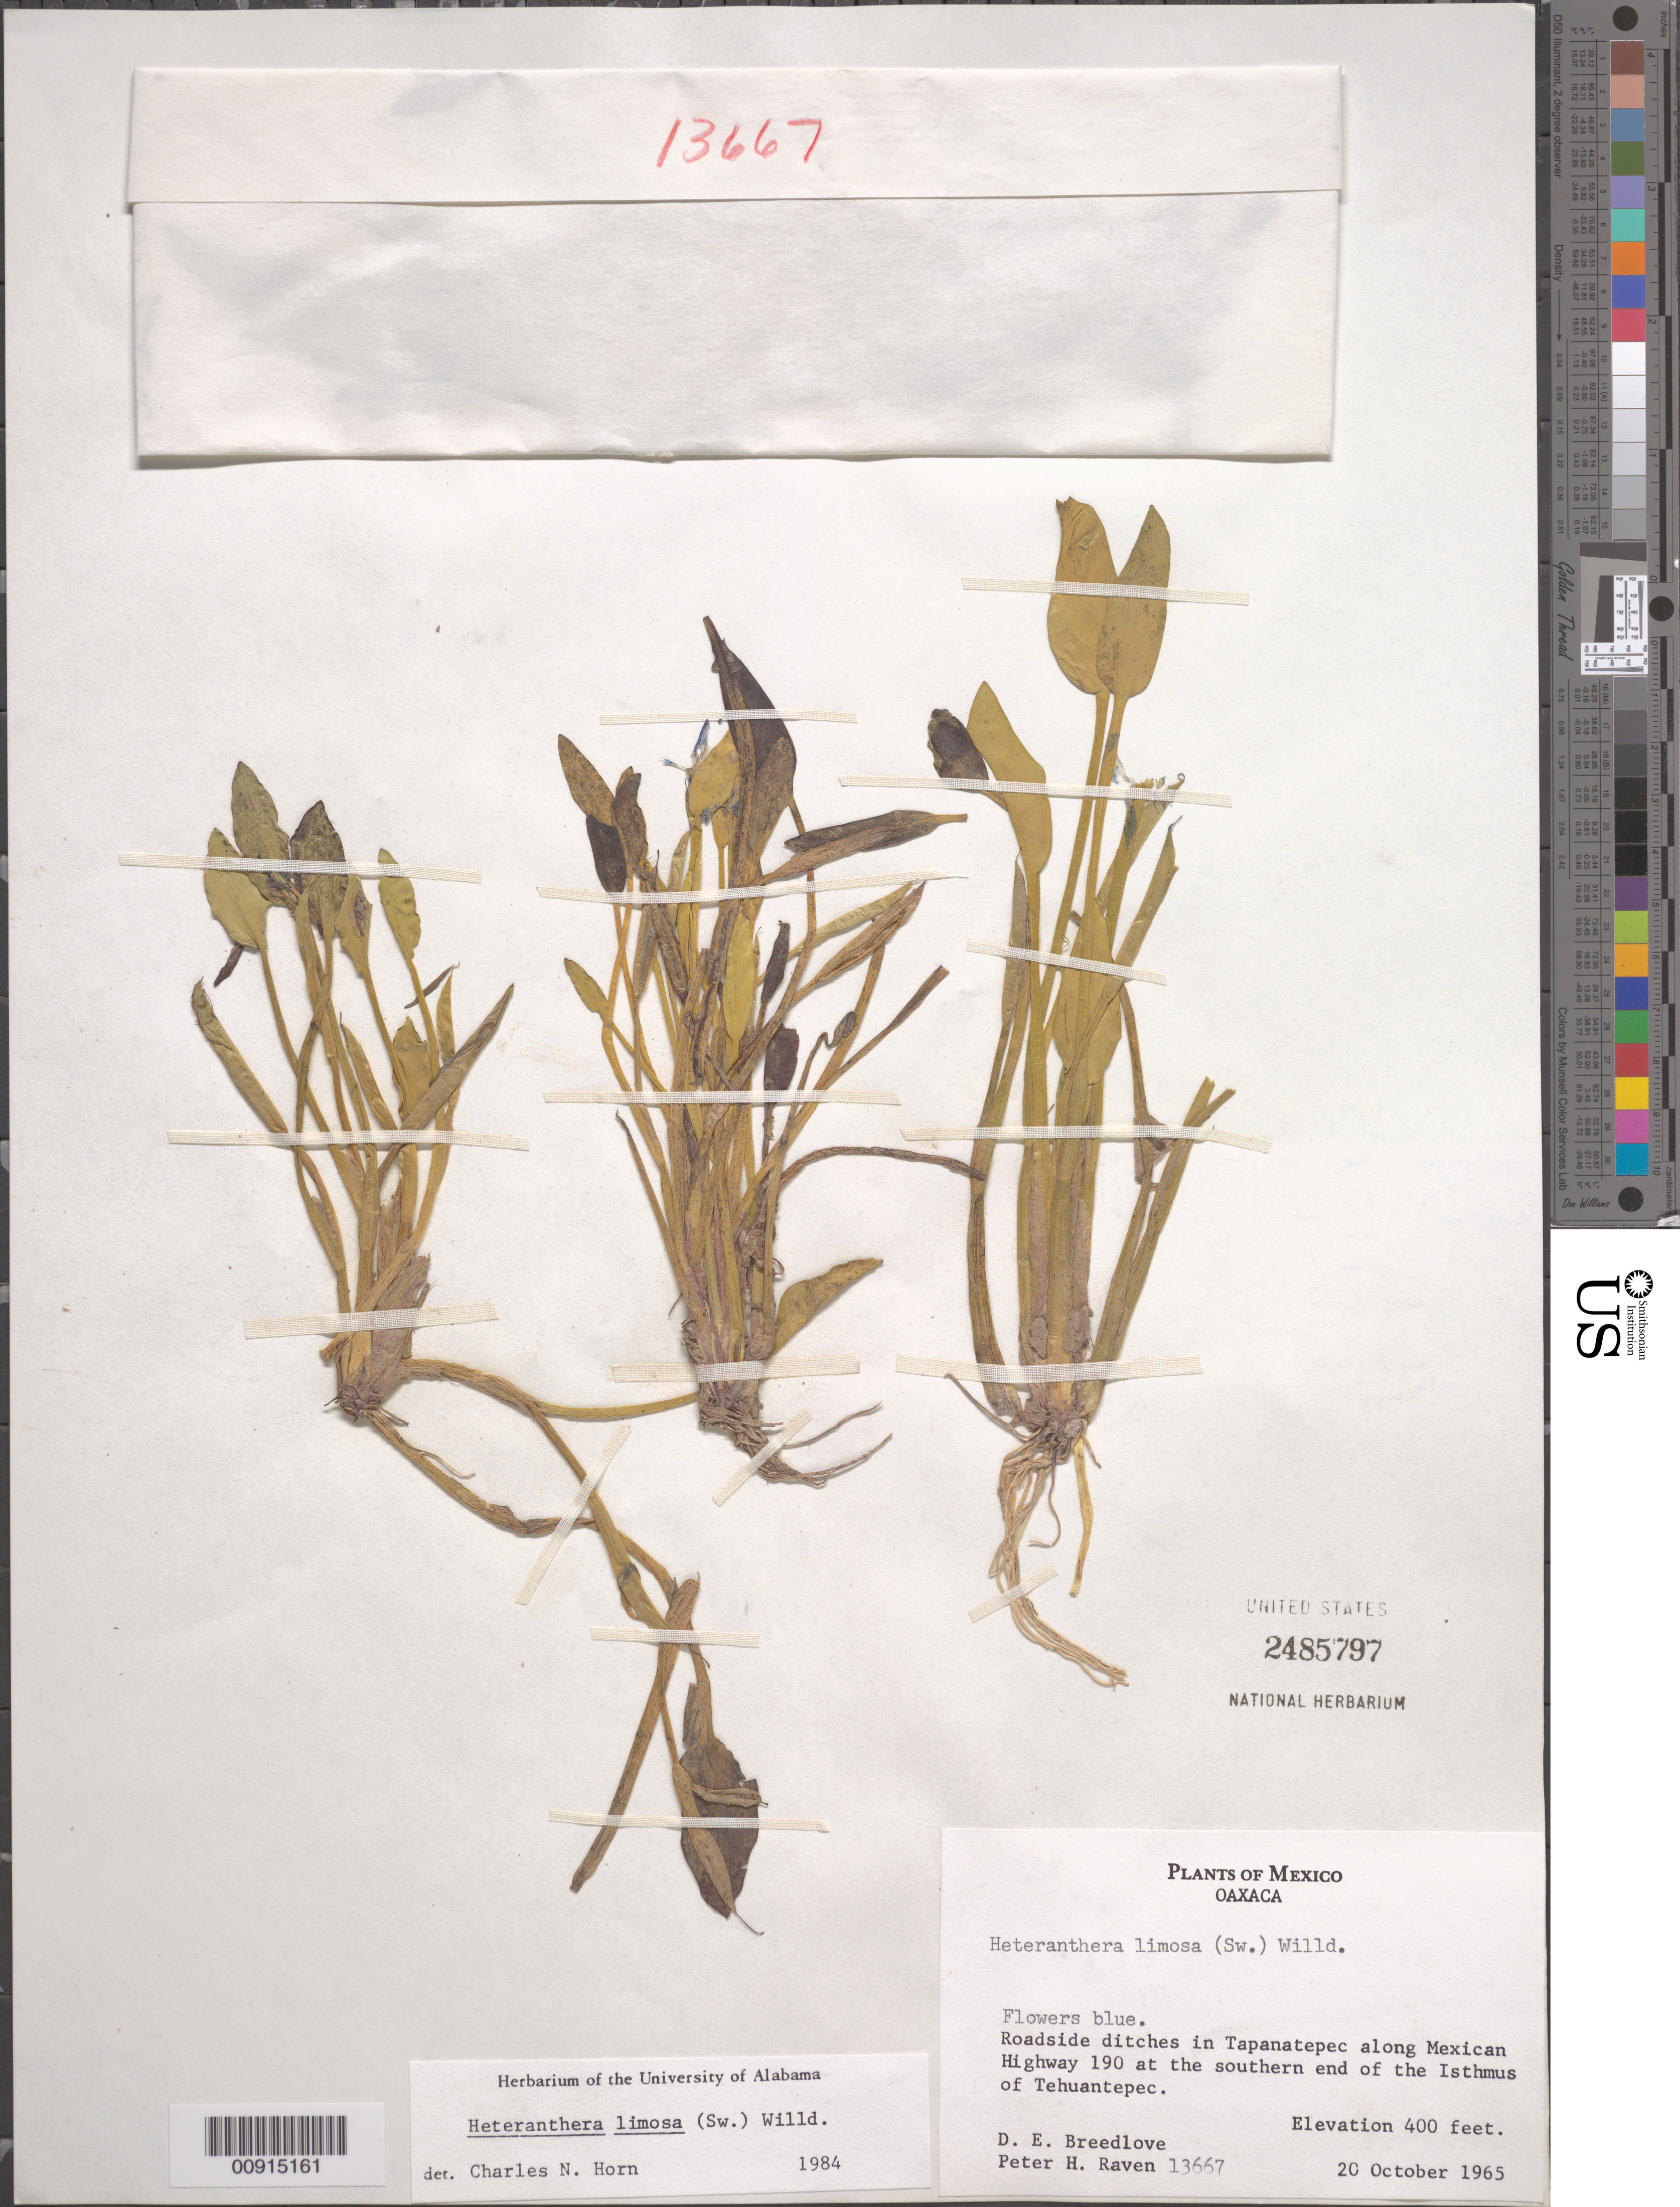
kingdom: Plantae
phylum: Tracheophyta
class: Liliopsida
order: Commelinales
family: Pontederiaceae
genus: Heteranthera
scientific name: Heteranthera limosa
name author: (Sw.) Willd.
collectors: D. E. Breedlove & P. H. Raven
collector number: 13667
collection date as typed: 20 Oct 1965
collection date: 1965-10-20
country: Mexico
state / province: Oaxaca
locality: Oaxaca: in Tapanatepec along Mexican Highway 190 at the southern end of the Isthmus of Tehuantepec.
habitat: Roadside ditches.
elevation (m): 122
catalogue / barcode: US 2485797